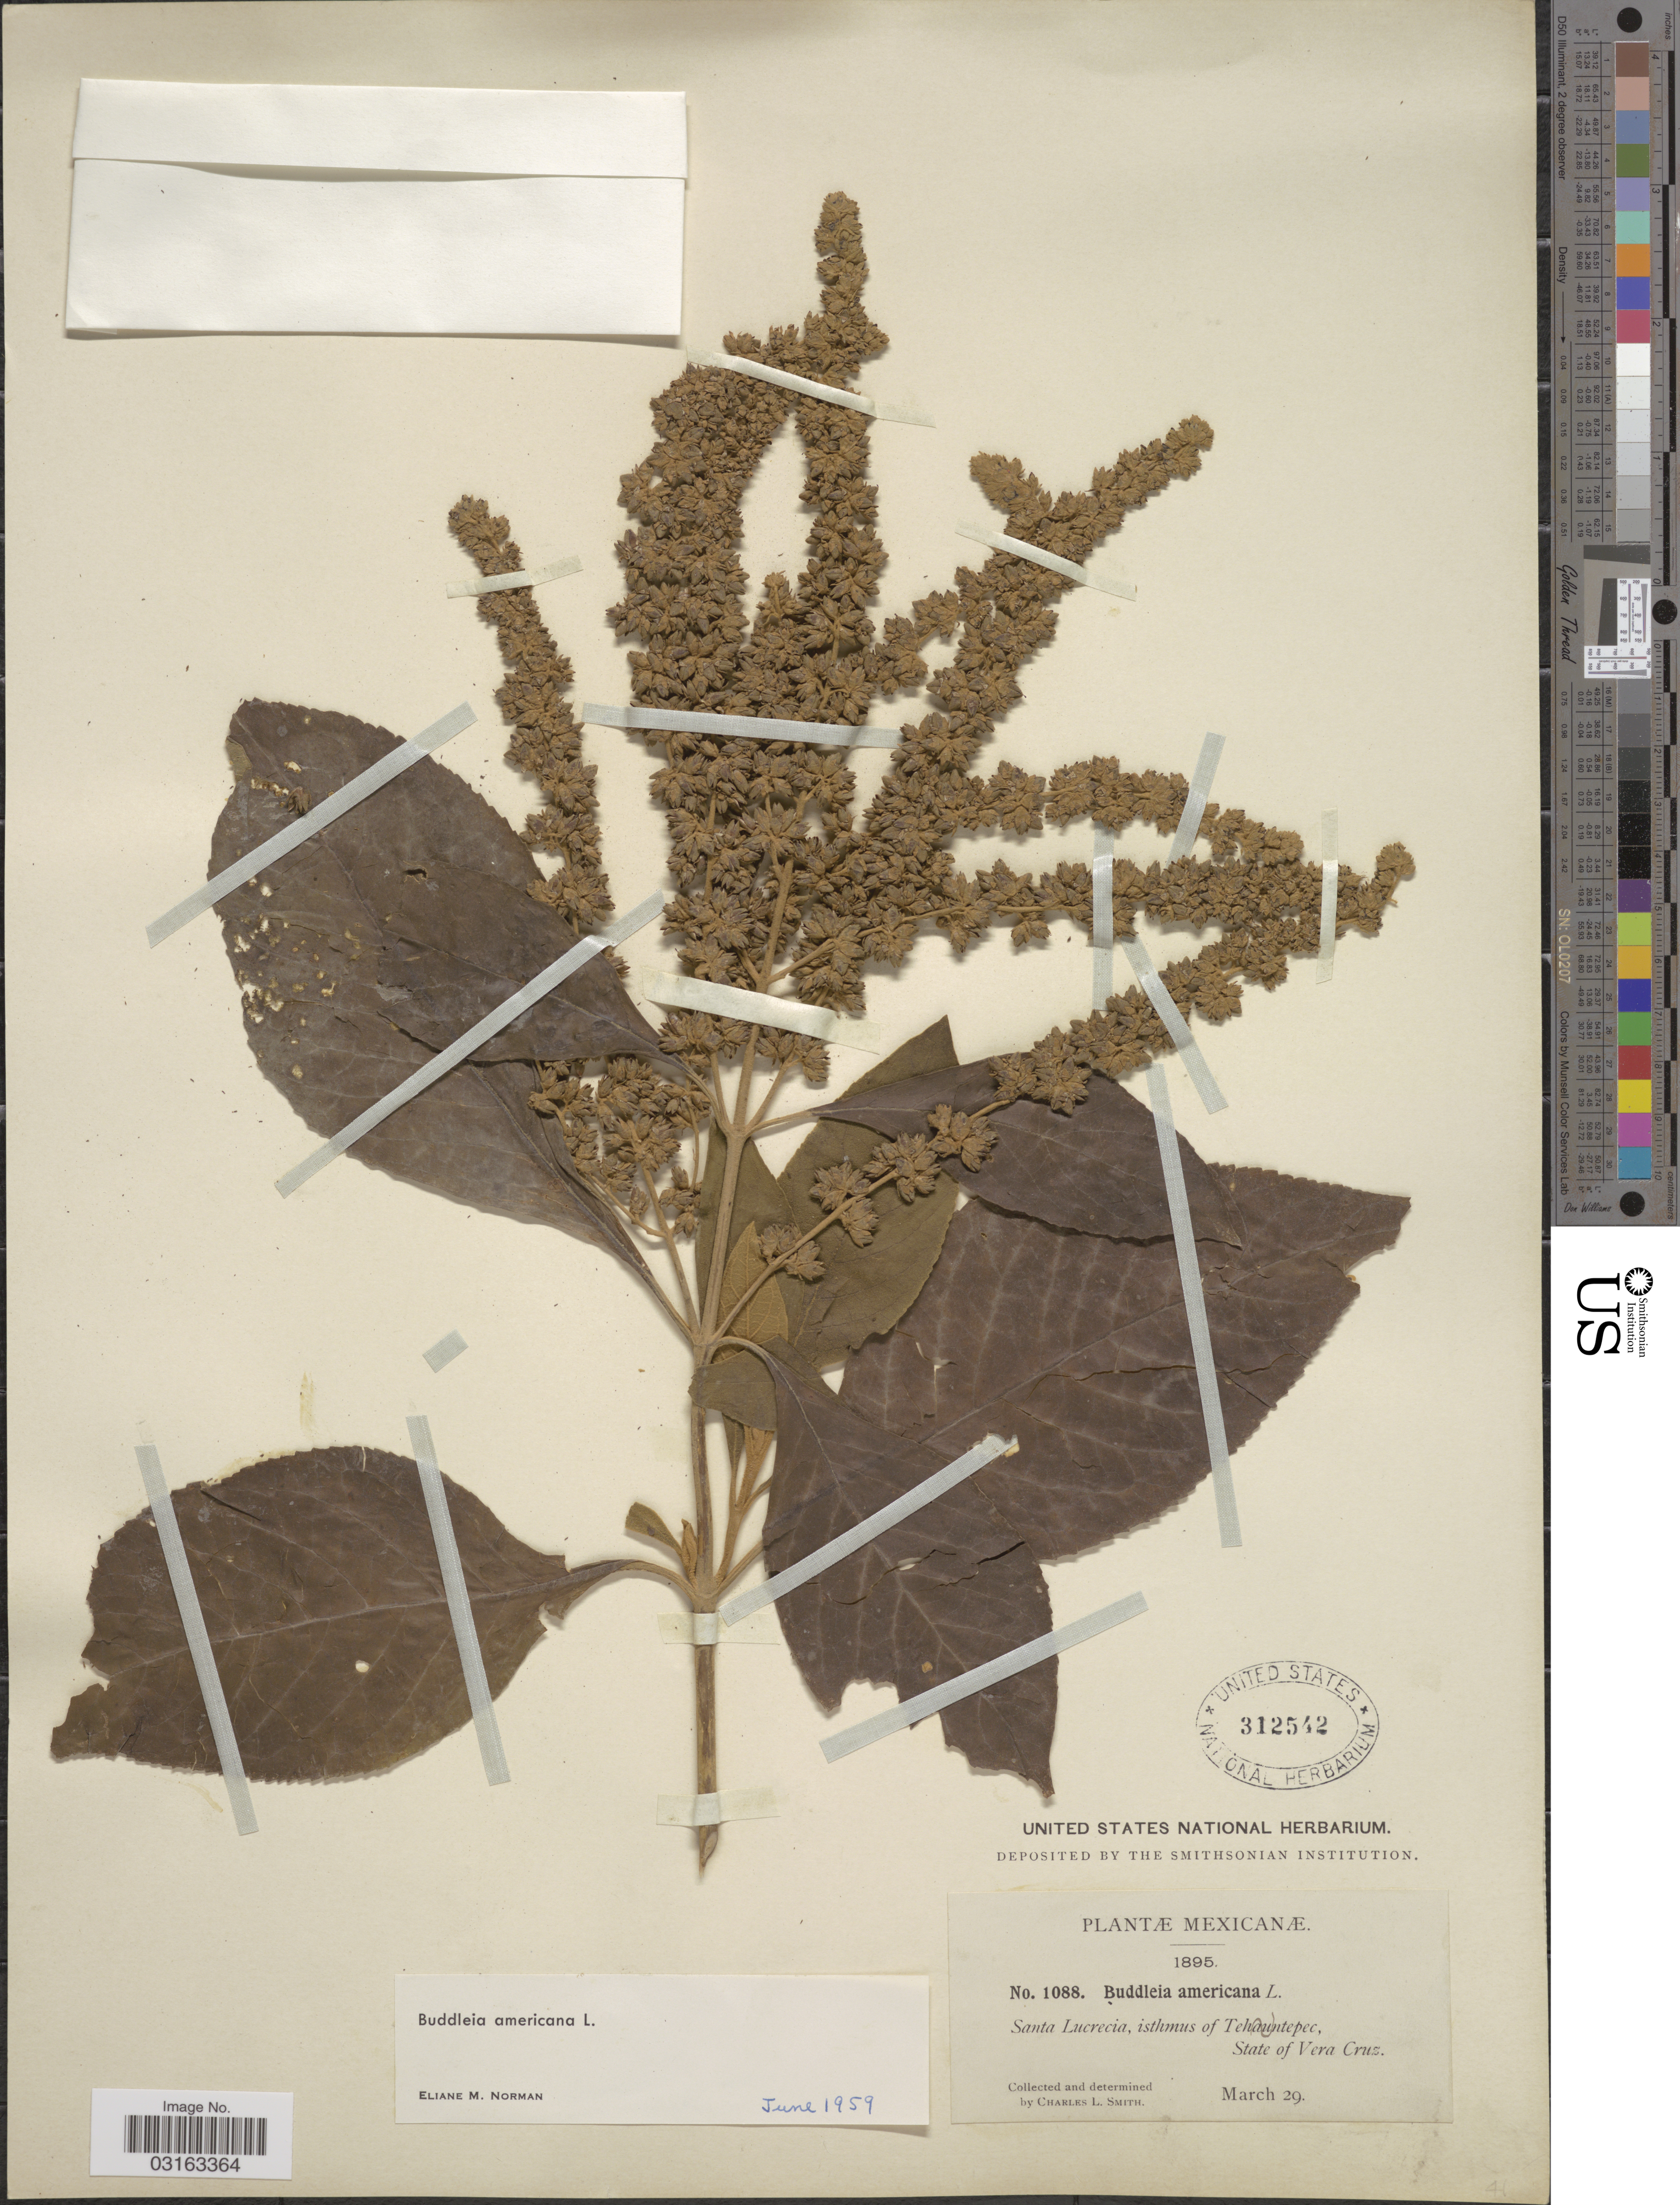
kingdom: Plantae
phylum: Tracheophyta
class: Magnoliopsida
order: Lamiales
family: Scrophulariaceae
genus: Buddleja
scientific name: Buddleja americana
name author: L.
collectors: C. L. Smith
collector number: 1088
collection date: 1895-03-29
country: Mexico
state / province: Veracruz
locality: Santa Lucrecia, isthmus of Tehuantepec, State of Vera Cruz.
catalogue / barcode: US 312542